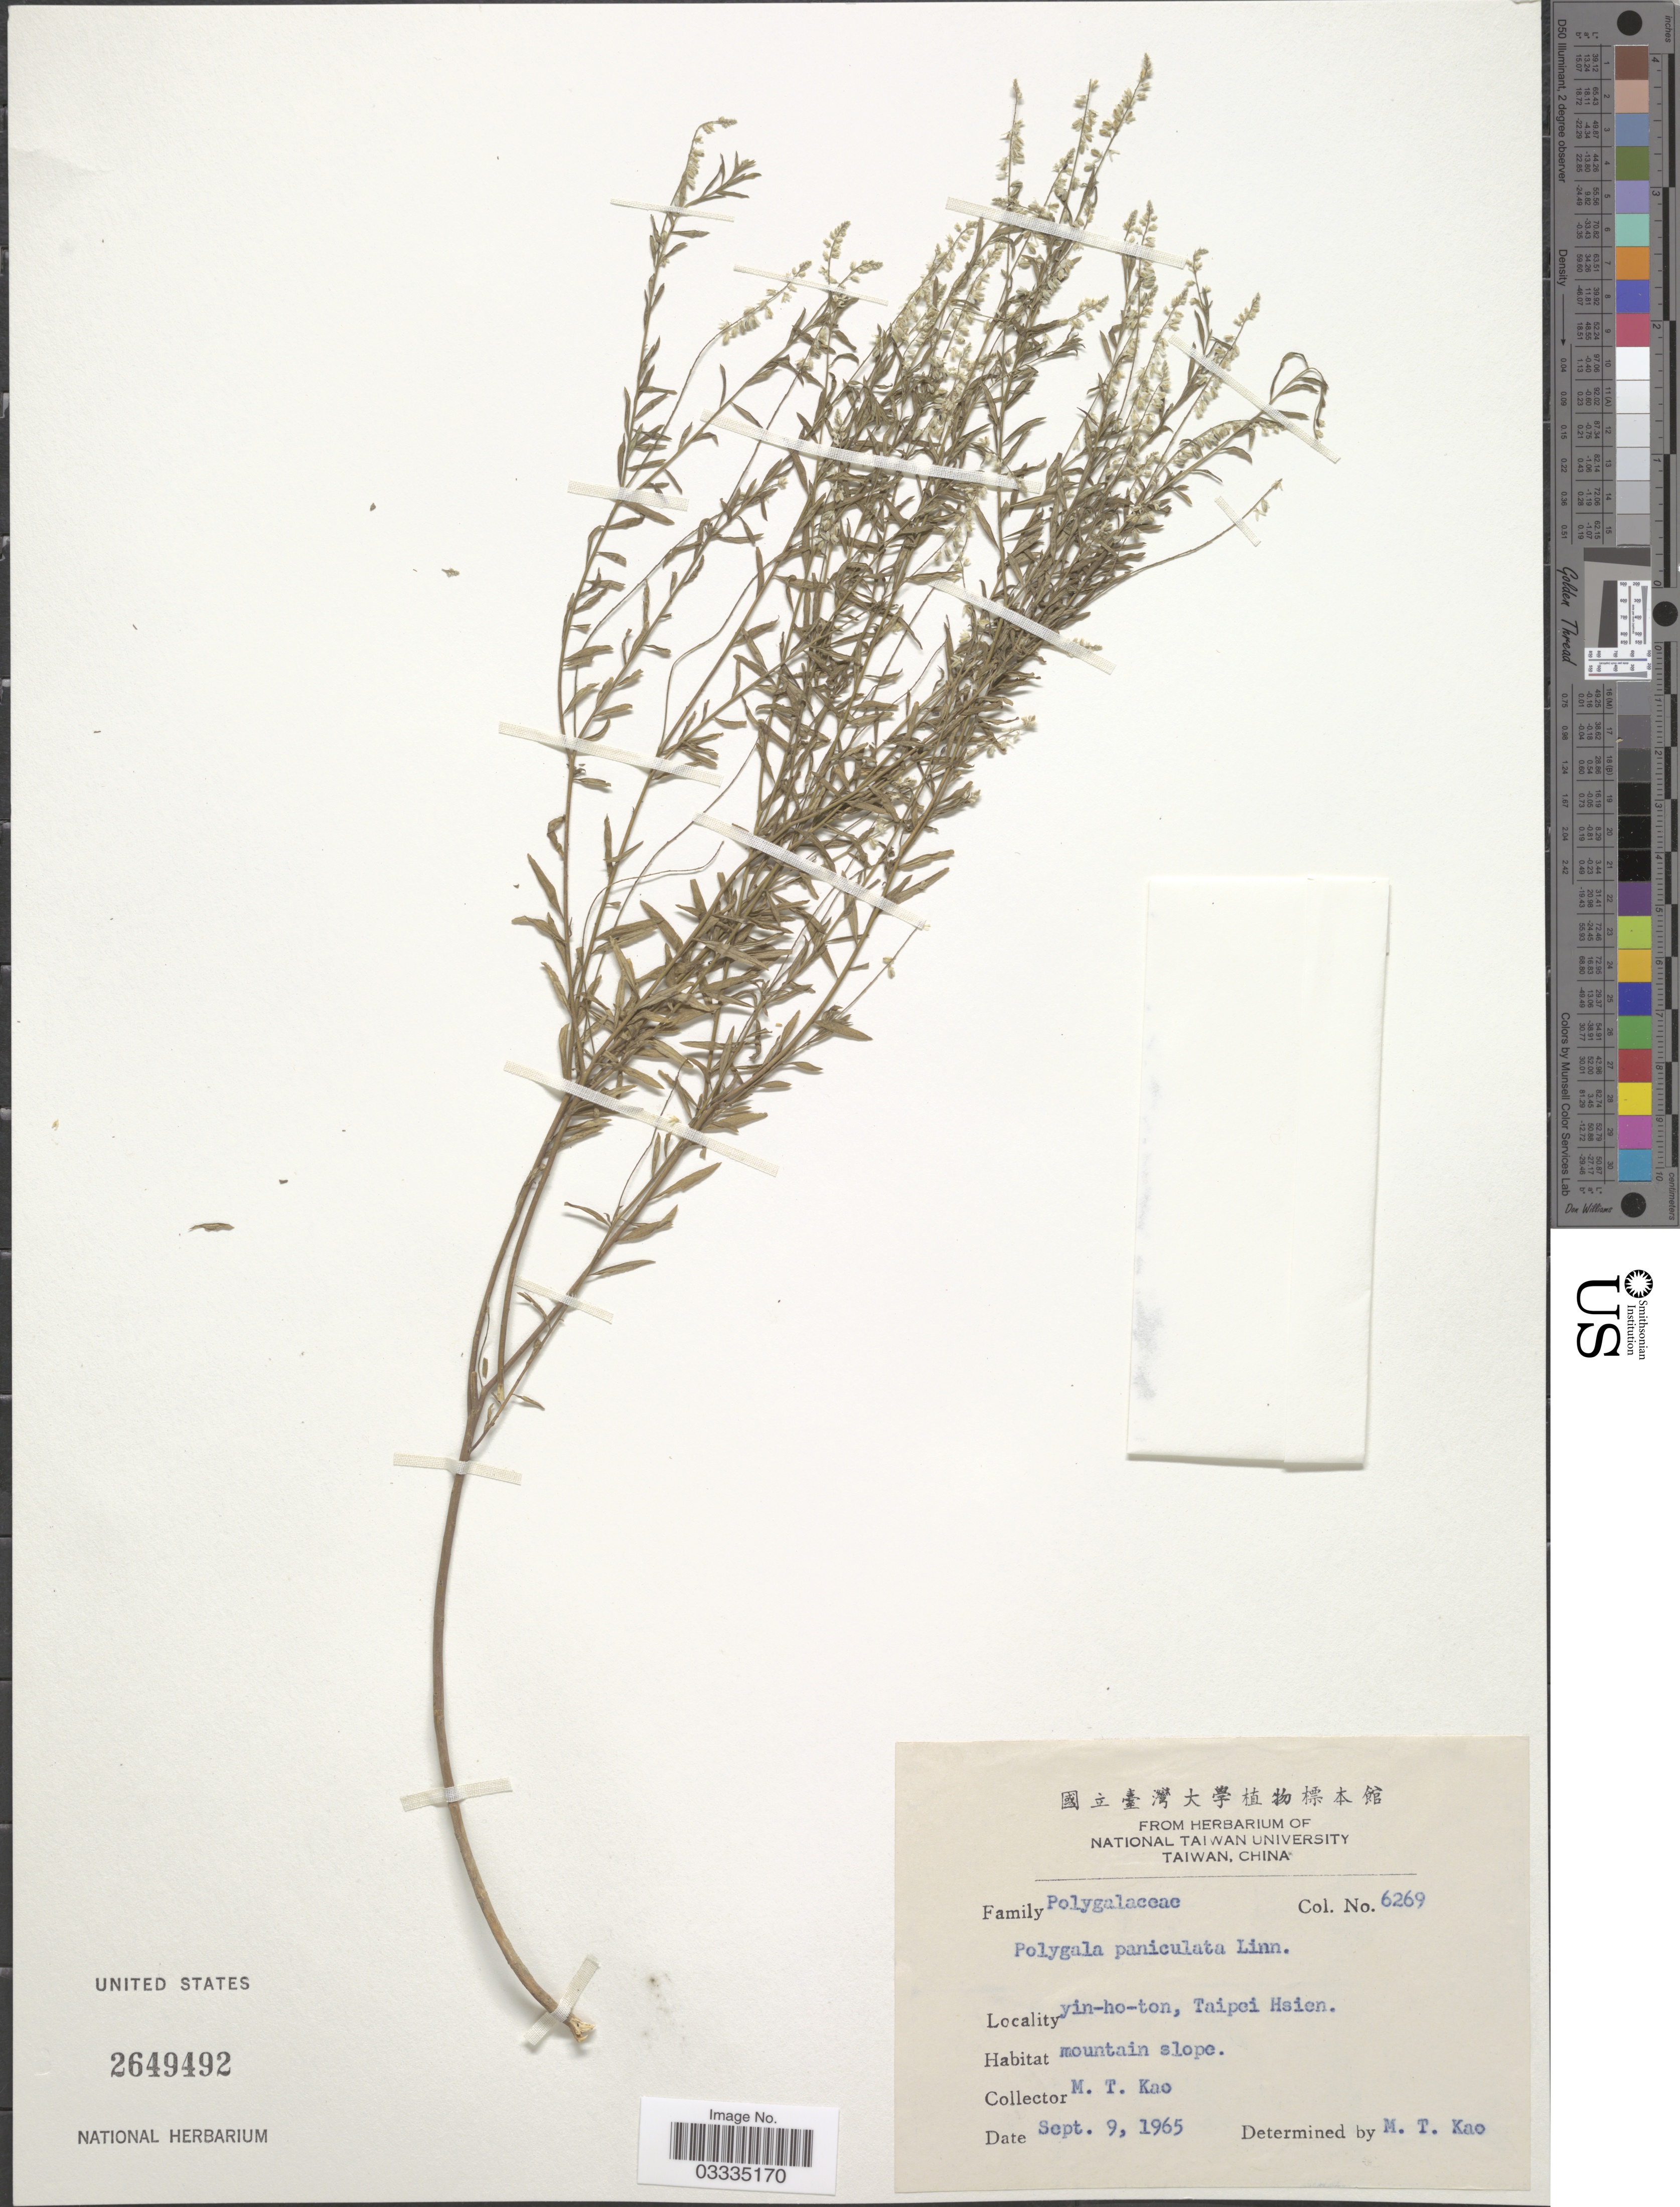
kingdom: Plantae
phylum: Tracheophyta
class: Magnoliopsida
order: Fabales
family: Polygalaceae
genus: Polygala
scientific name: Polygala paniculata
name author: L.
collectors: M. T. Kao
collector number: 6269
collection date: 1965-09-09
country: Taiwan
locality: Yin-ho-ton, Taipei Hsien. Mountain slope.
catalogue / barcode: US 2649492